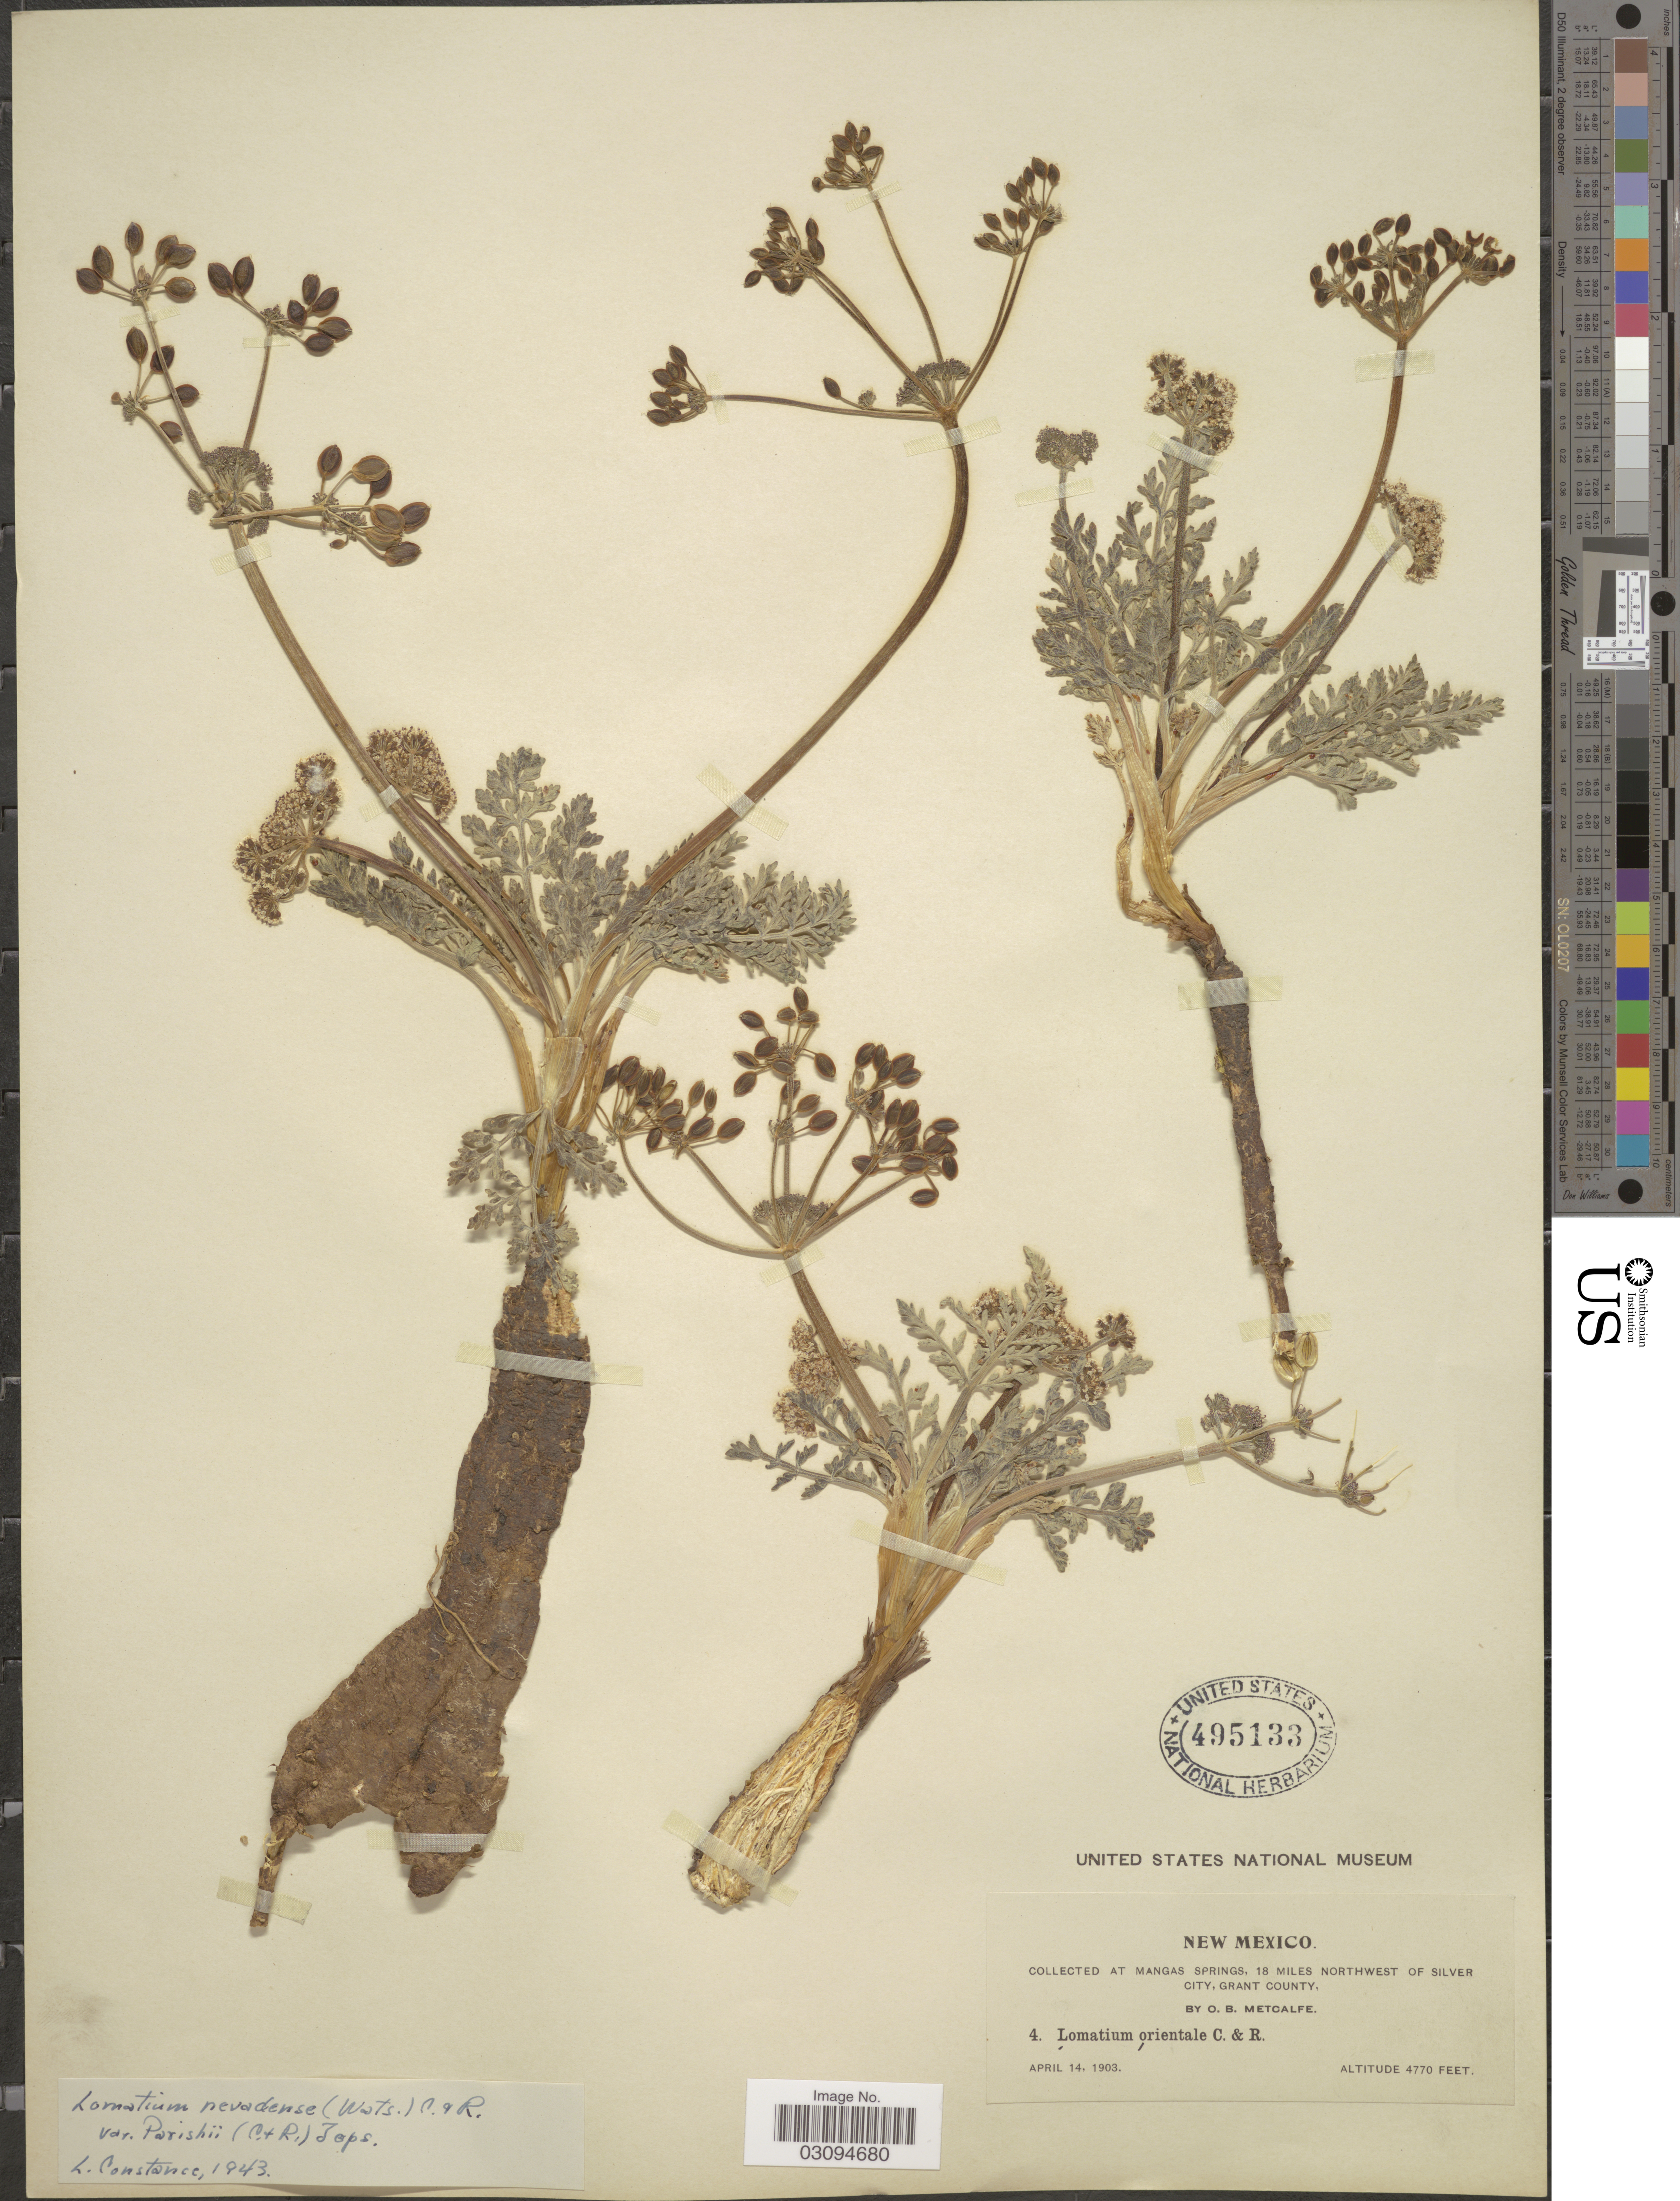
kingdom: Plantae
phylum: Tracheophyta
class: Magnoliopsida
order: Apiales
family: Apiaceae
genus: Lomatium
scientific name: Lomatium nevadense var. parishii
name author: (J.M. Coult. & Rose) Jeps.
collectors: O. B. Metcalfe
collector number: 4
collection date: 1903-04-14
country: United States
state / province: New Mexico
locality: At Mangas Springs, 18 miles Northwest of Silver City, Grant County.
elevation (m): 1454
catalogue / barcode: US 495133